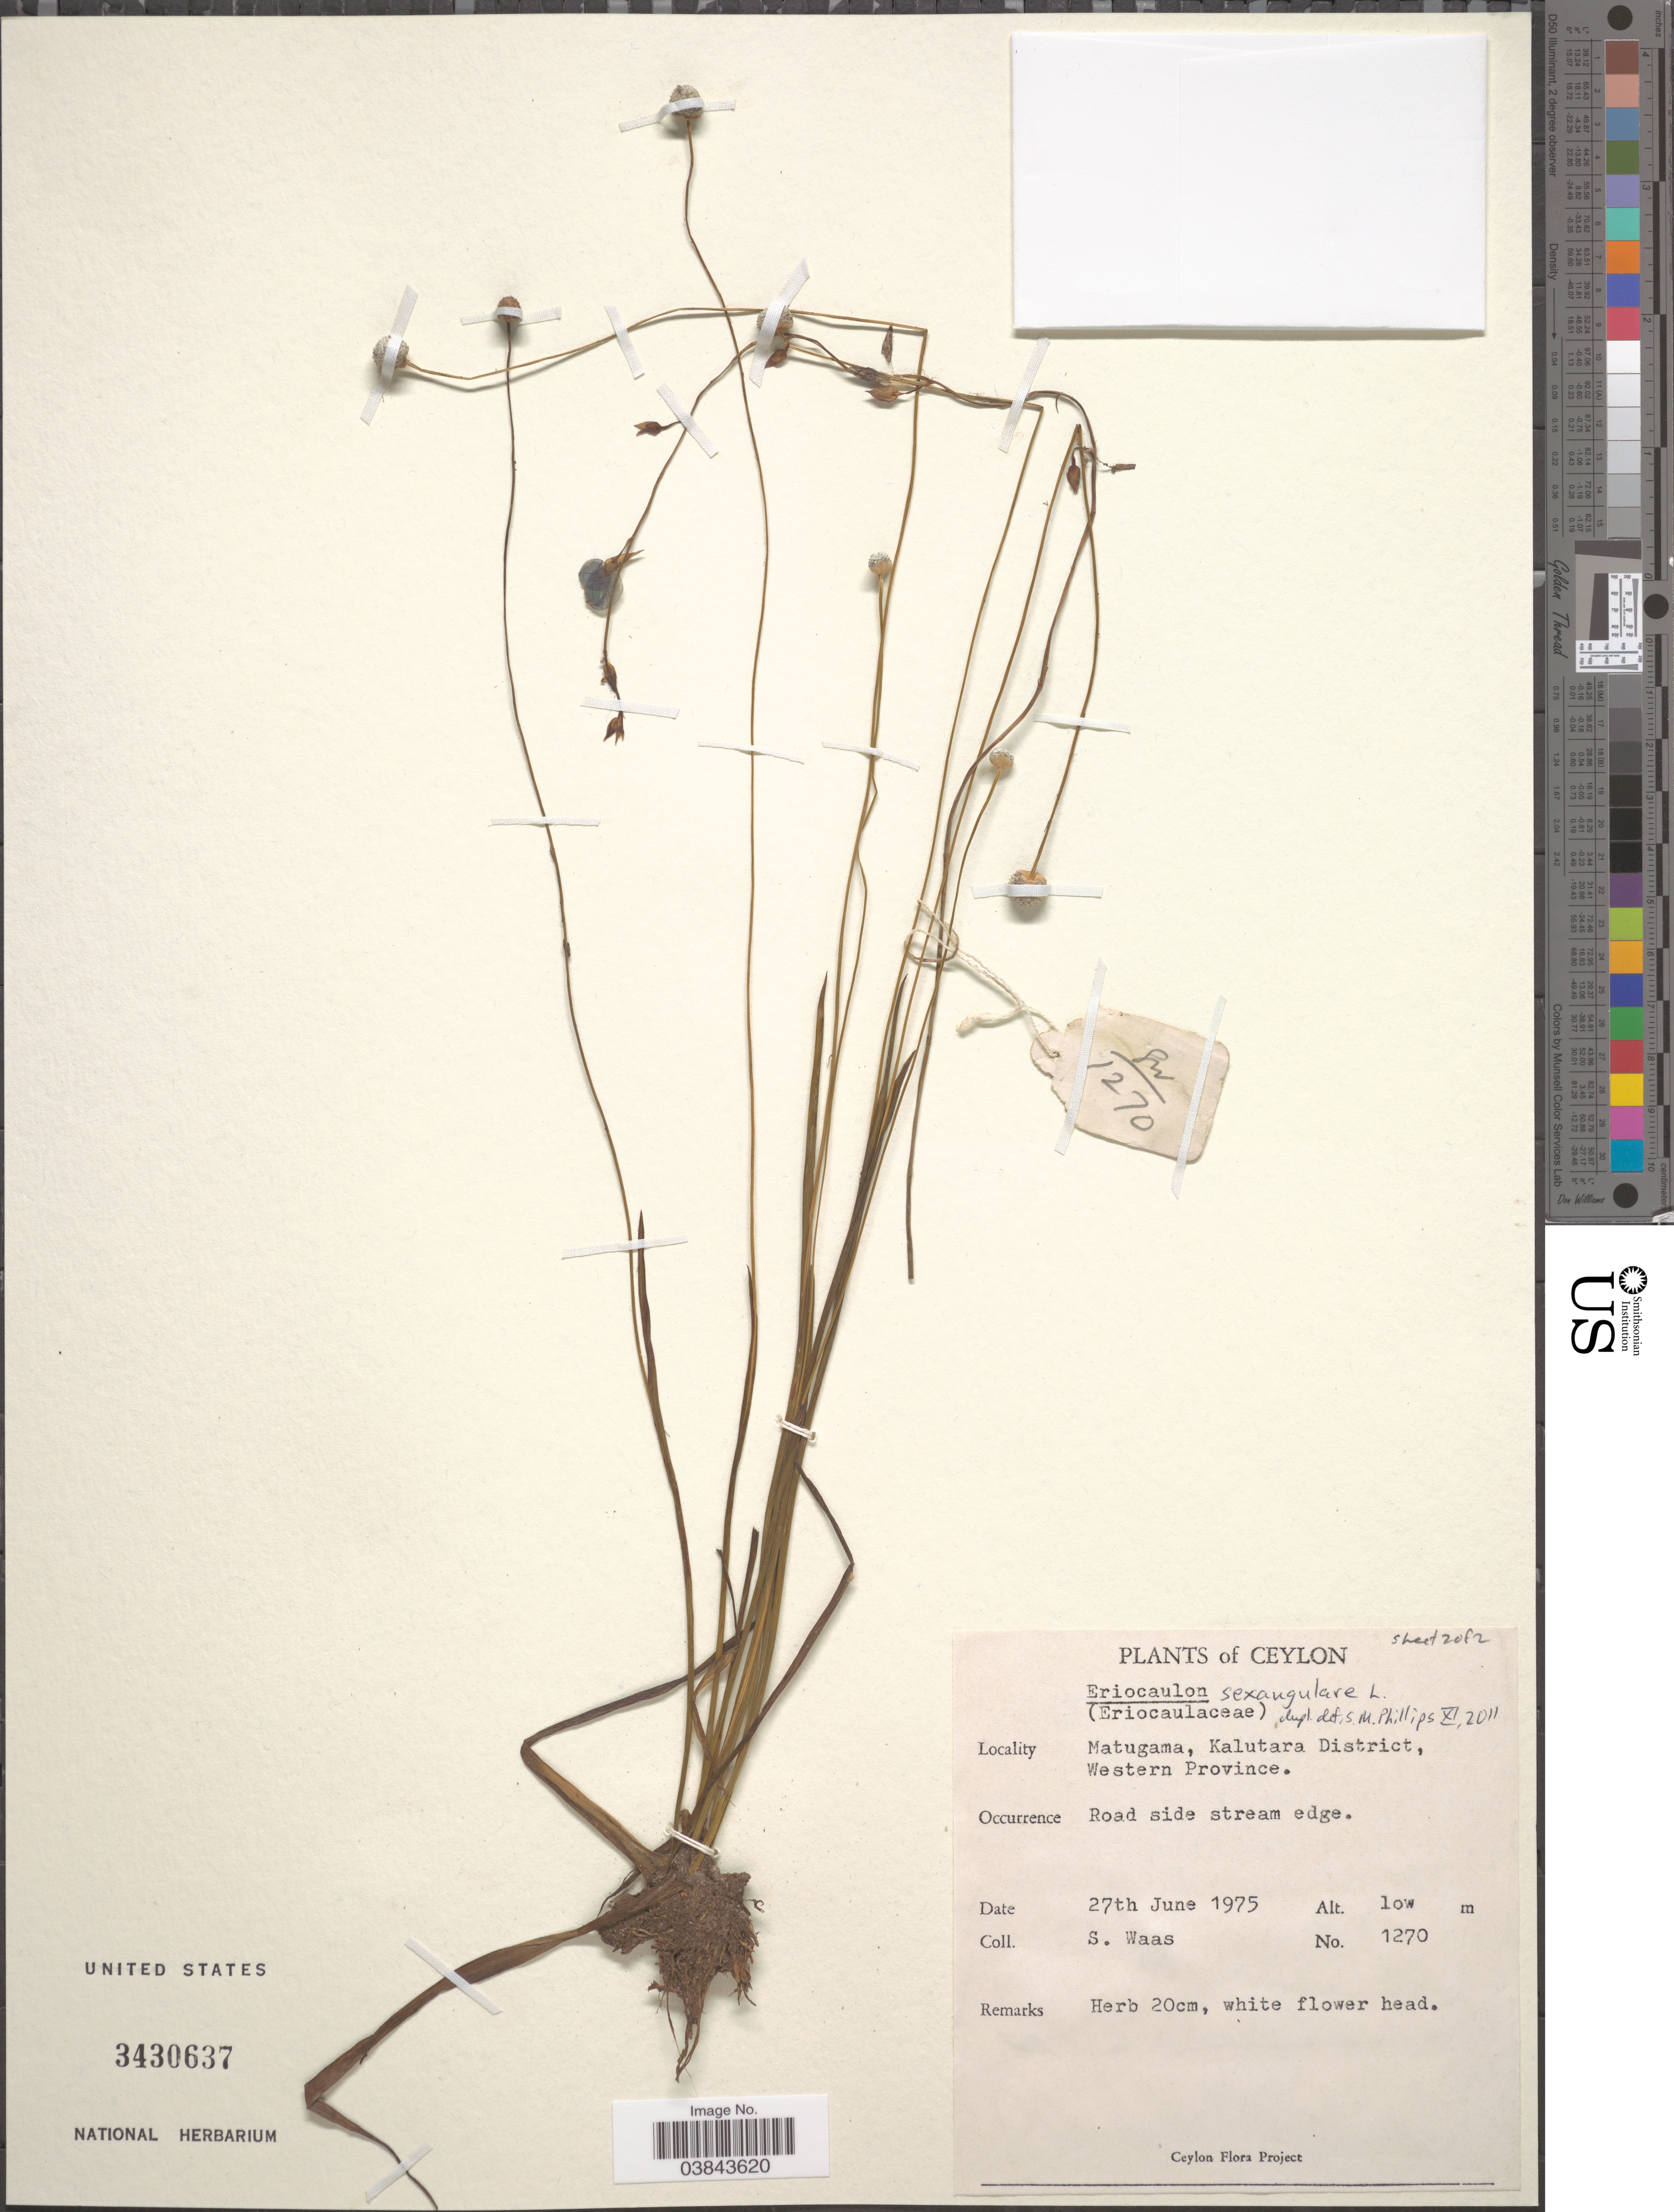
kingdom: Plantae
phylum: Tracheophyta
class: Liliopsida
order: Poales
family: Eriocaulaceae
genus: Eriocaulon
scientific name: Eriocaulon sexangulare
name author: L.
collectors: S. Waas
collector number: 1270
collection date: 1975-06-27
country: Sri Lanka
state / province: Western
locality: Ceylon. Matugama, Kalutara District.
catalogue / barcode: US 3430637